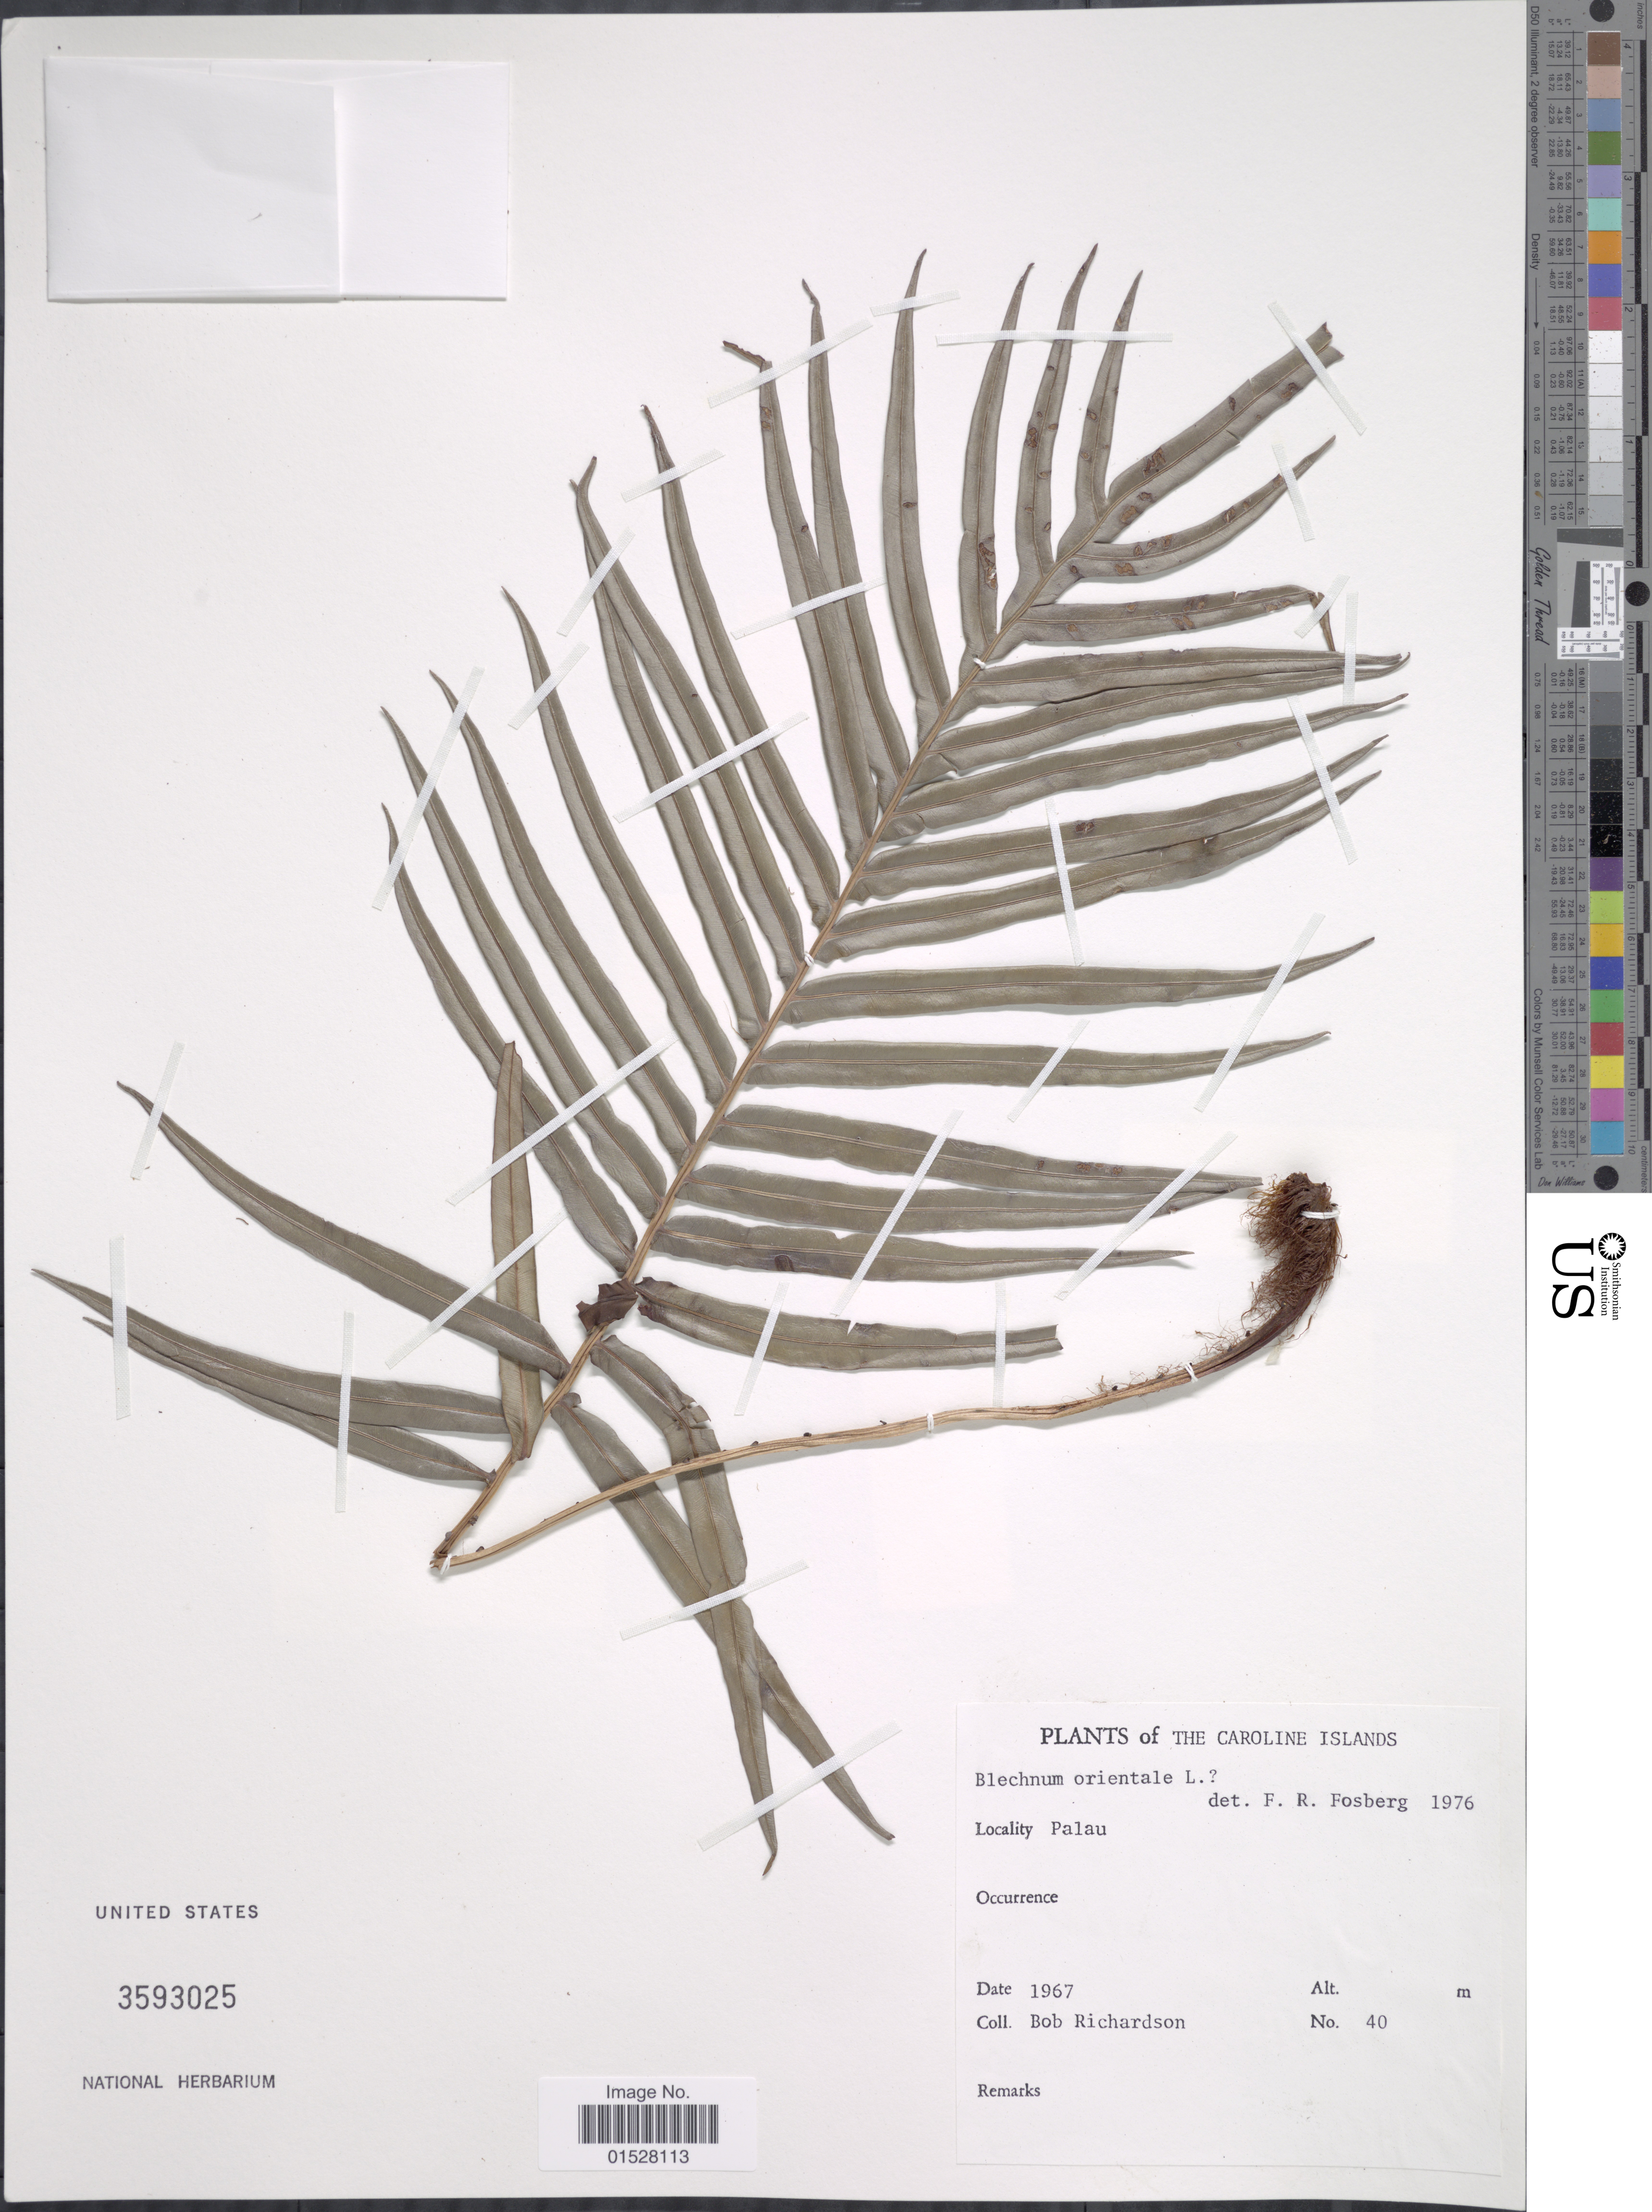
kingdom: Plantae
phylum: Tracheophyta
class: Polypodiopsida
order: Polypodiales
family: Blechnaceae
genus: Blechnum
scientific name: Blechnum orientale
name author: L.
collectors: B. Richardson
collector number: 40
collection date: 1967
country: Palau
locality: Palau, Caroline Islands.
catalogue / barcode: US 3593025